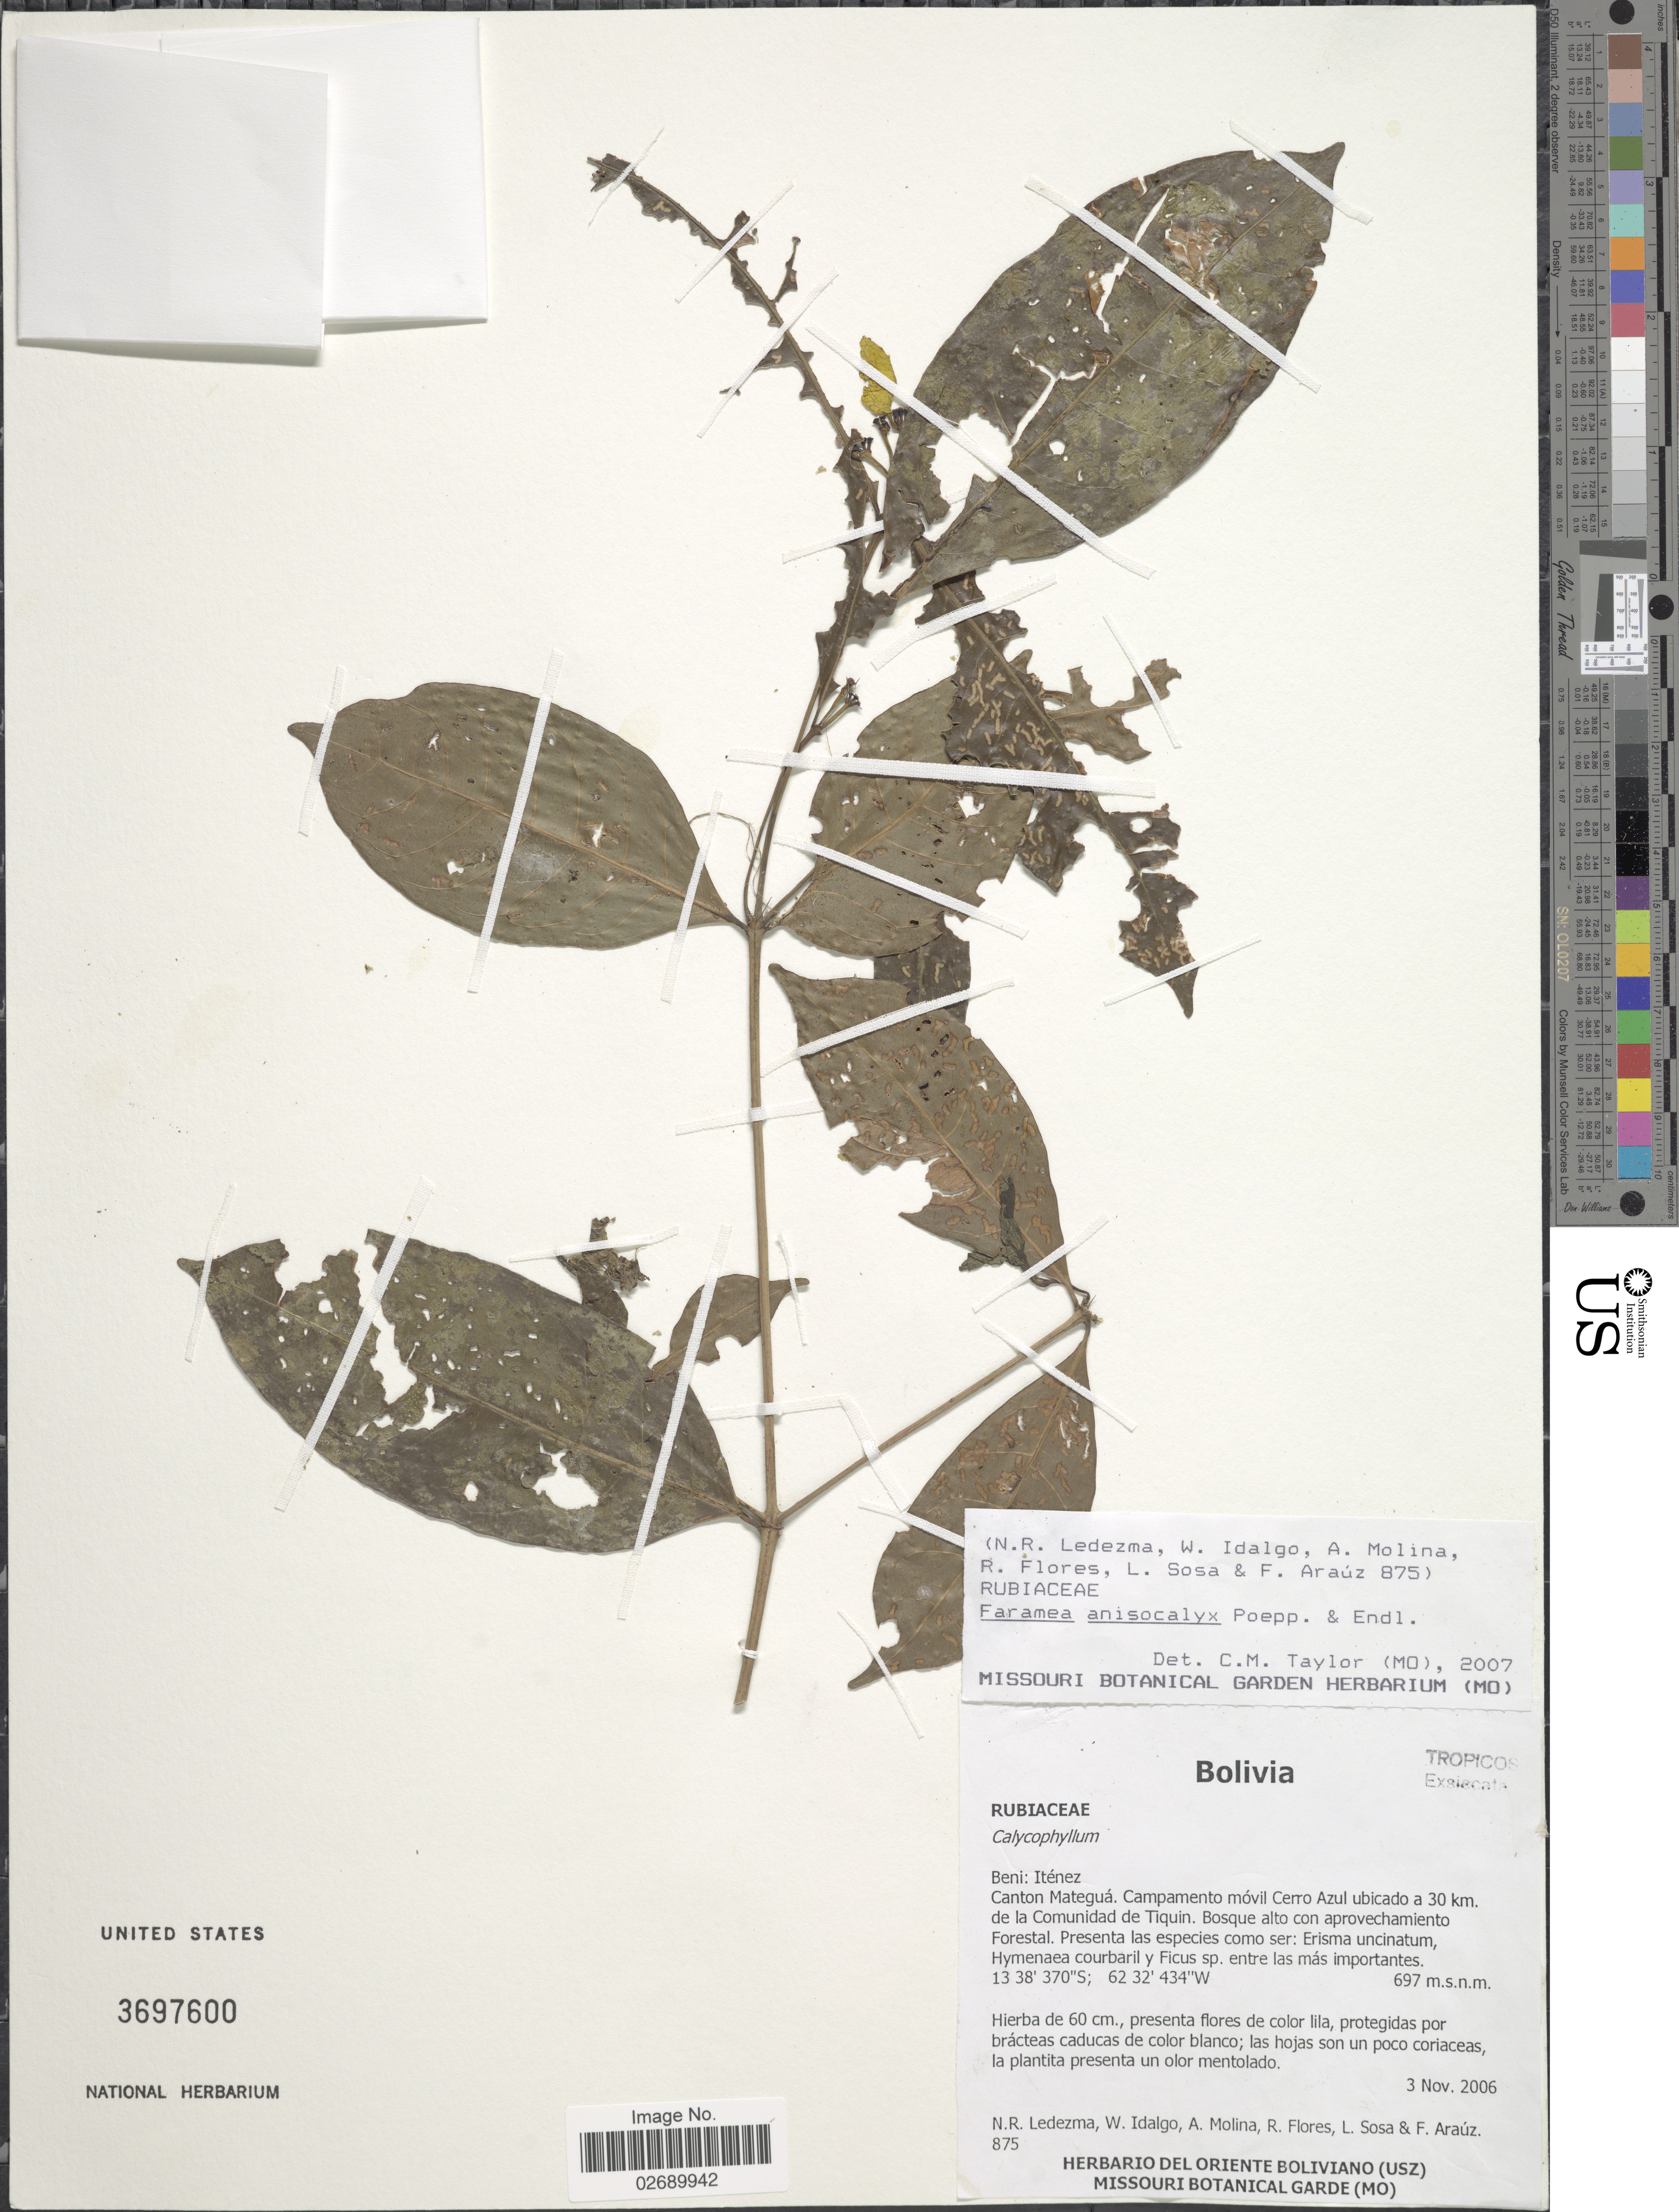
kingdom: Plantae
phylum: Tracheophyta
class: Magnoliopsida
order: Gentianales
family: Rubiaceae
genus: Faramea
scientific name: Faramea anisocalyx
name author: Poepp. & Endl.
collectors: N. Ledezma, W. Idalgo, A. Molina, R. Flores & et al.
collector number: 875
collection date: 2006-11-03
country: Bolivia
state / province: Beni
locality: Itenez. Canton Mategua. Campamento movil Cerro Azul ubicado a 30 km de la Comunidad de Tiquin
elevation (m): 697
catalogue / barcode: US 3697600